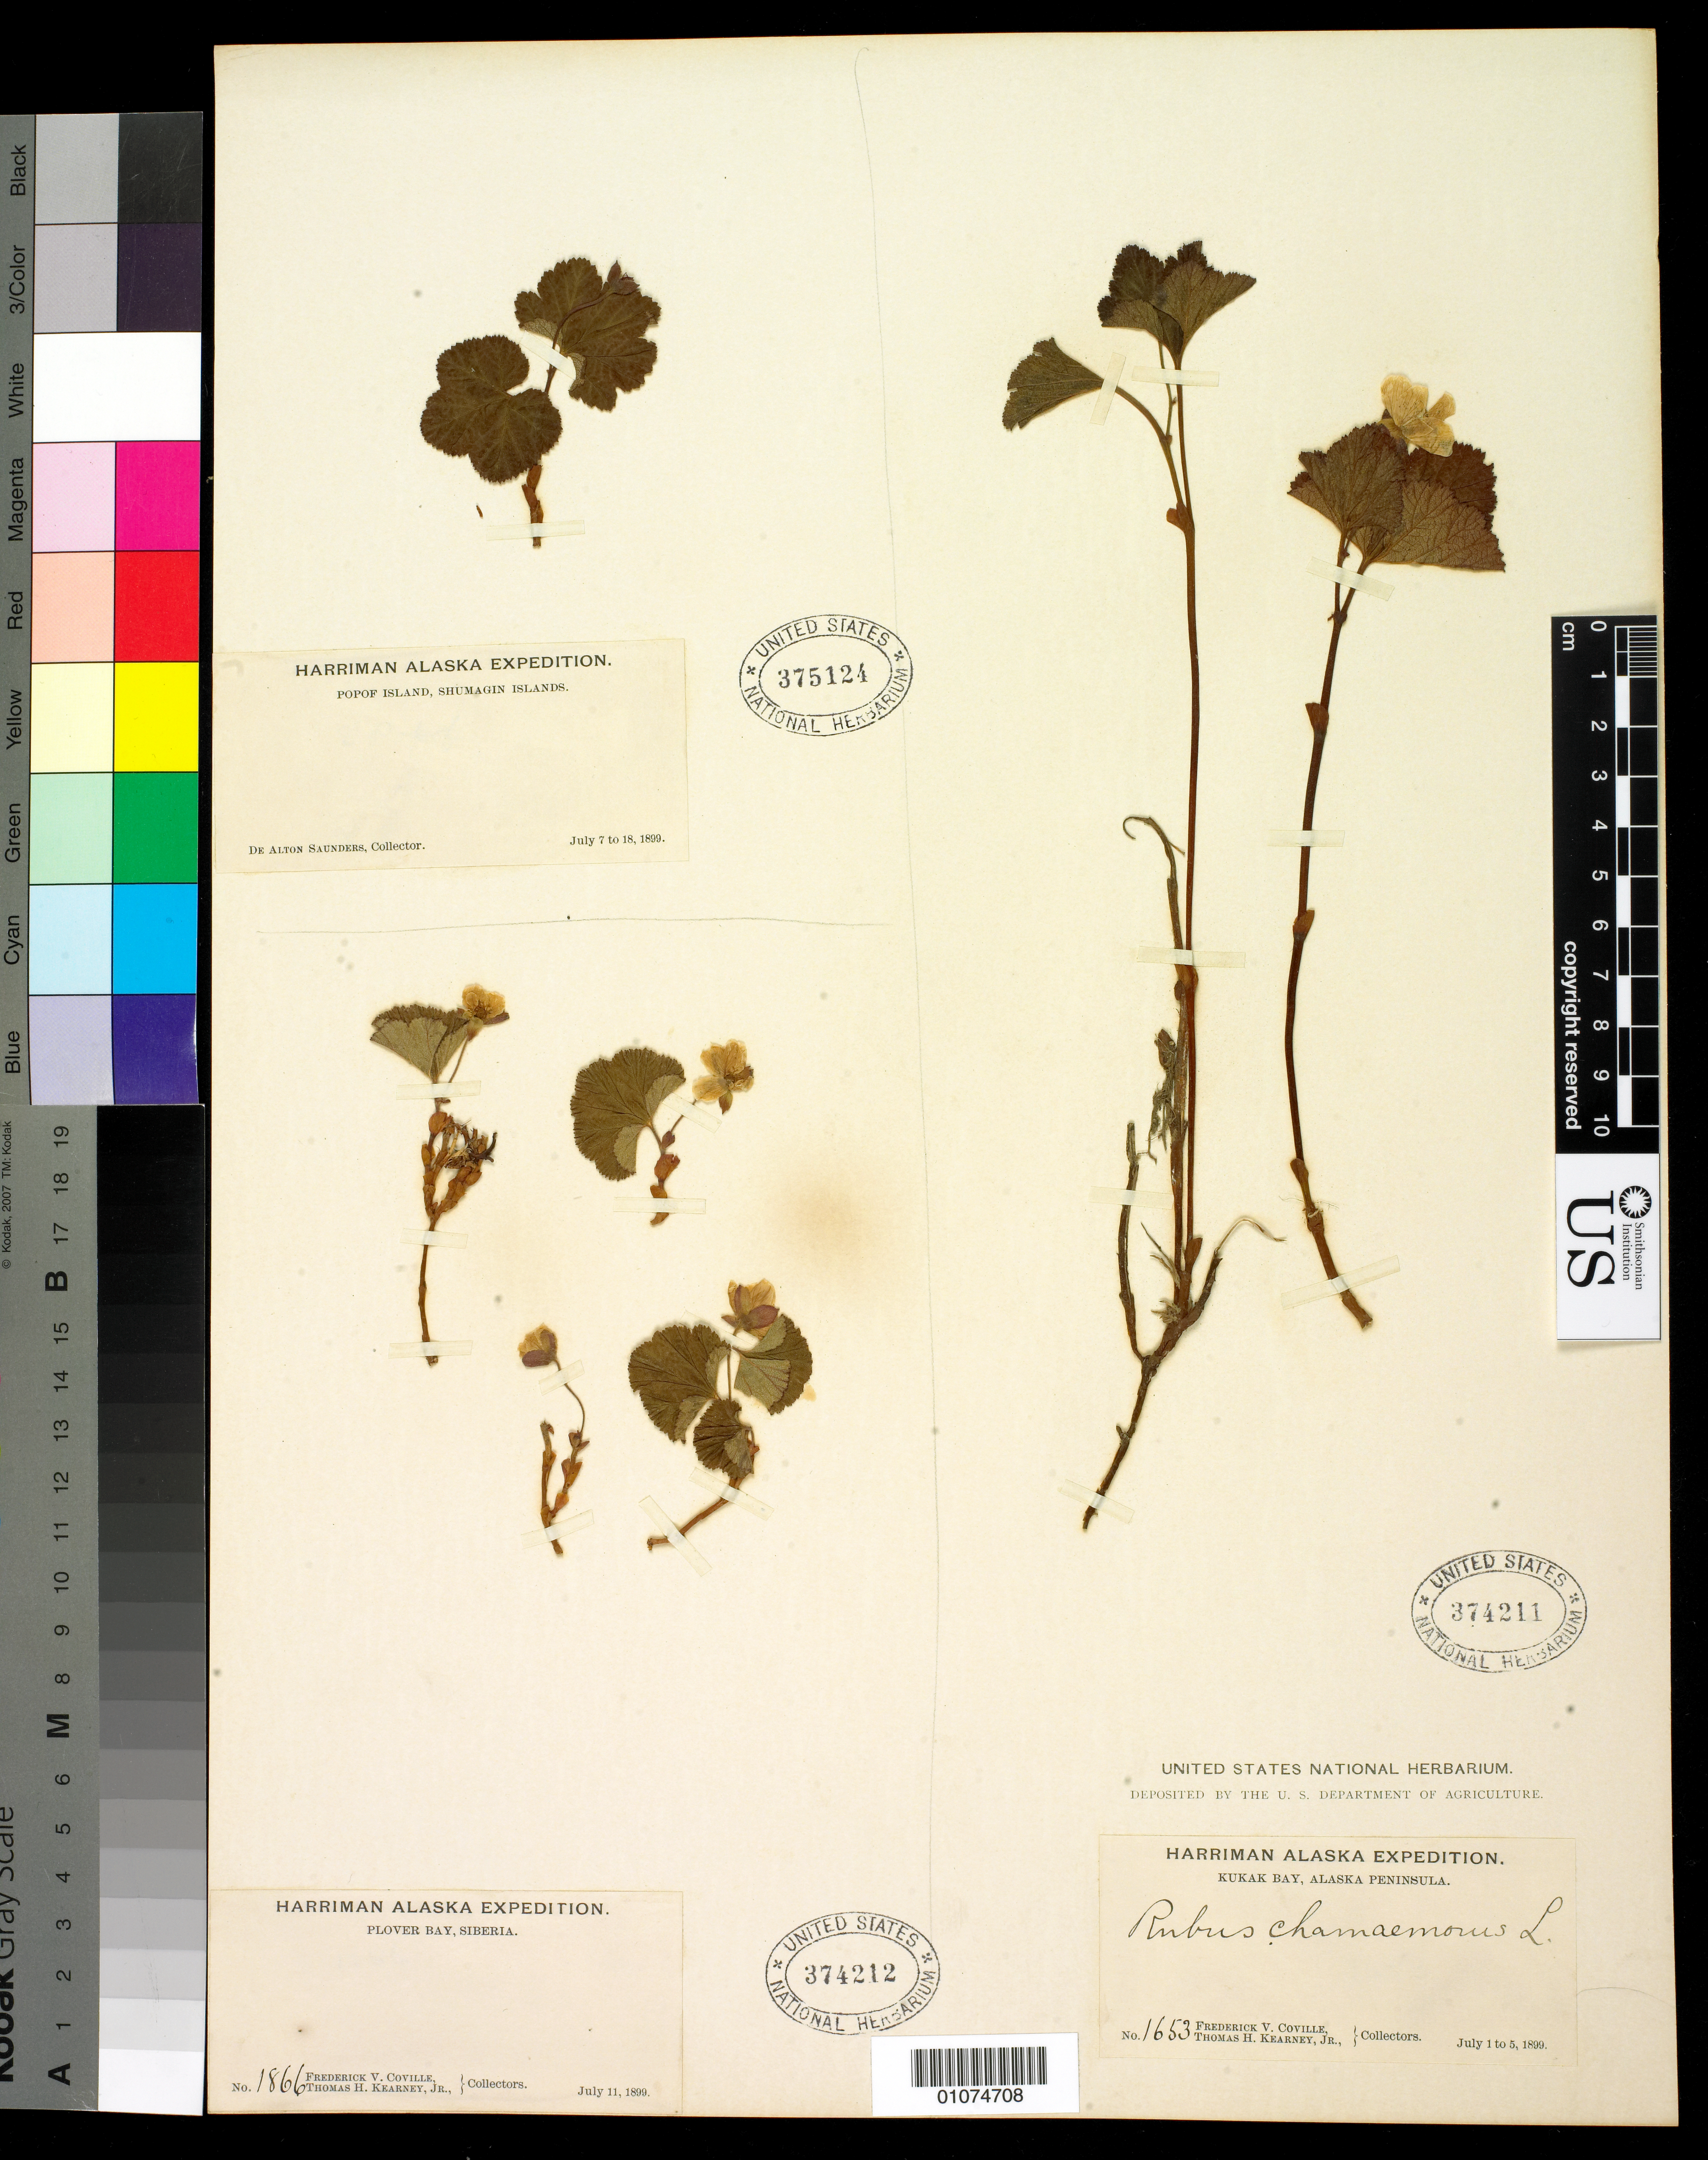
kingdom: Plantae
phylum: Tracheophyta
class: Magnoliopsida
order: Rosales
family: Rosaceae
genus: Rubus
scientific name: Rubus chamaemorus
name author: L.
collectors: F. V. Coville & T. H. Kearney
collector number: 1653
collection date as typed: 01 Jul 1899 to 05 Jul 1899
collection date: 1899-07-01/1899-07-05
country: United States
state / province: Alaska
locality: Kukak Bay, Alaska Peninsula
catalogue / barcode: US 374211